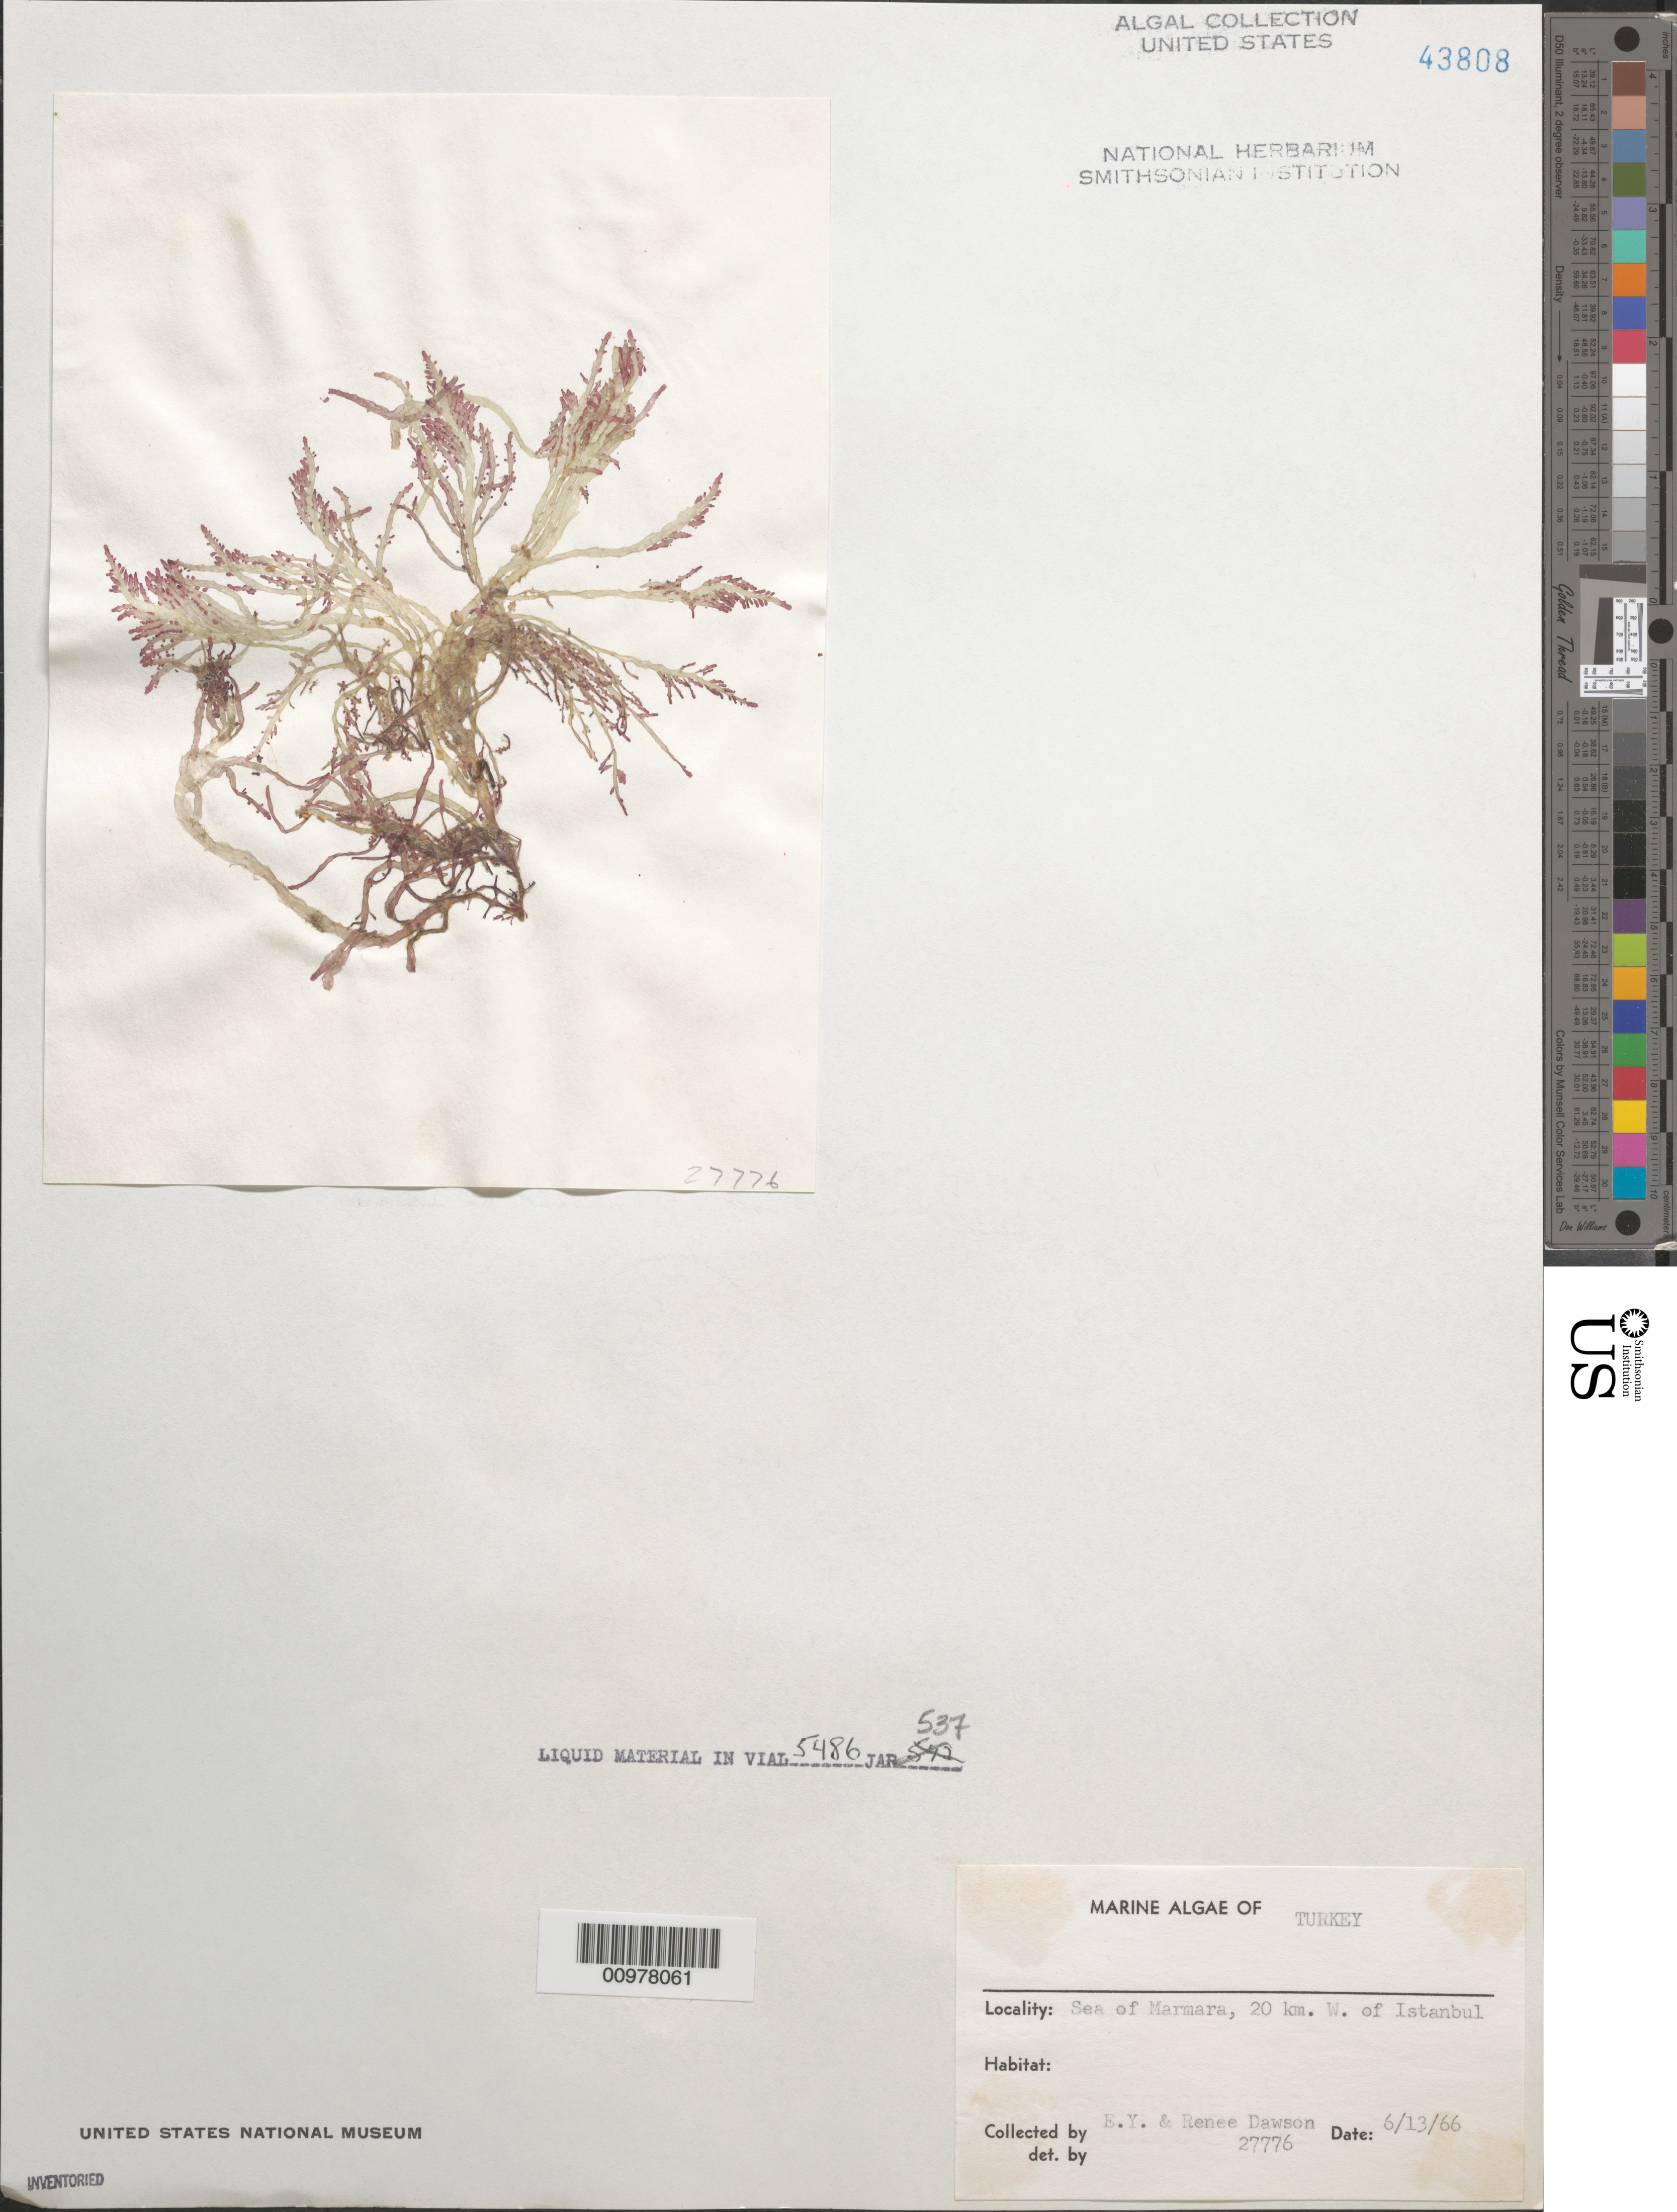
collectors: E. Y. Dawson & R. Dawson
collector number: EYD 27776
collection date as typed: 13 Jun 1966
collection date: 1966-06-13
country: Turkey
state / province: Istanbul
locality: Sea of Marmara, 20 km west of Istanbul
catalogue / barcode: US 43808